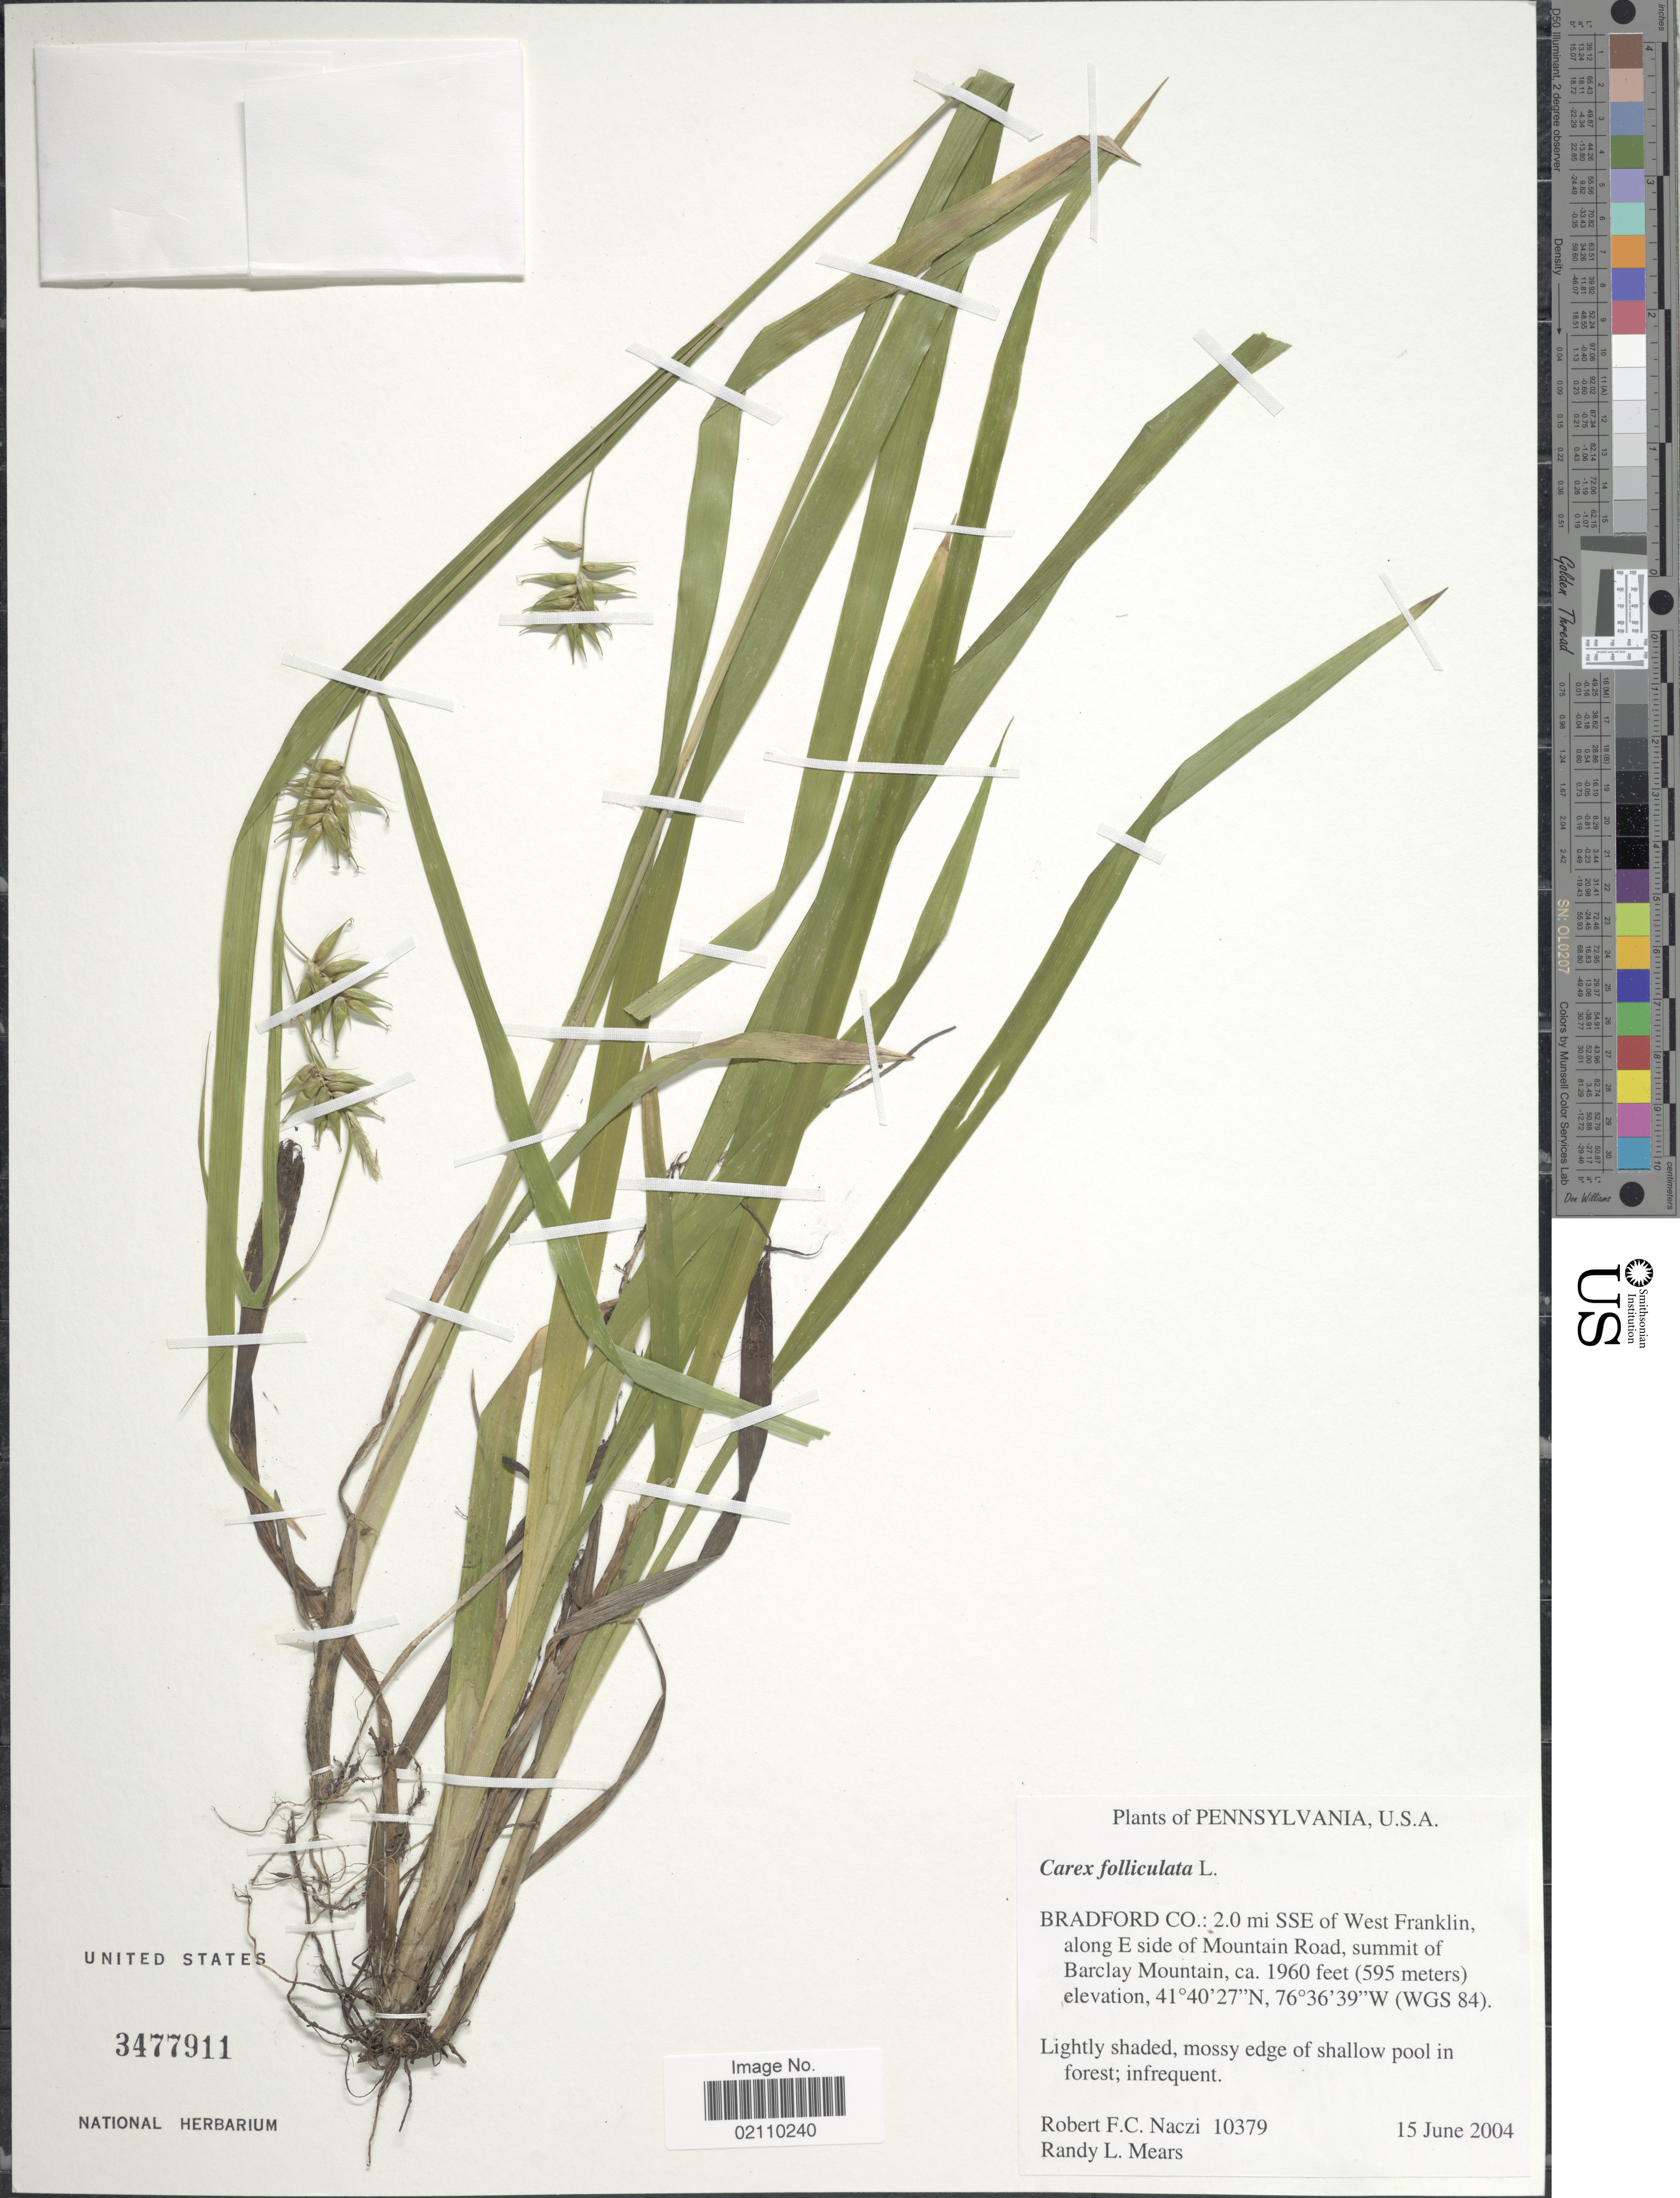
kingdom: Plantae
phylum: Tracheophyta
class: Liliopsida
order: Poales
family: Cyperaceae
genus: Carex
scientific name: Carex folliculata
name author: L.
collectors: R. F. C. Naczi & R. Mears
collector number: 1039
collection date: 2004-06-15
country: United States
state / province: Pennsylvania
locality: Bradford Co.: 2.0 mi SSe of West Franklin along E side of Mountain Road, summit of Barcklay Mountain, (WGS 84)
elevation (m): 597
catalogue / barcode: US 3477911